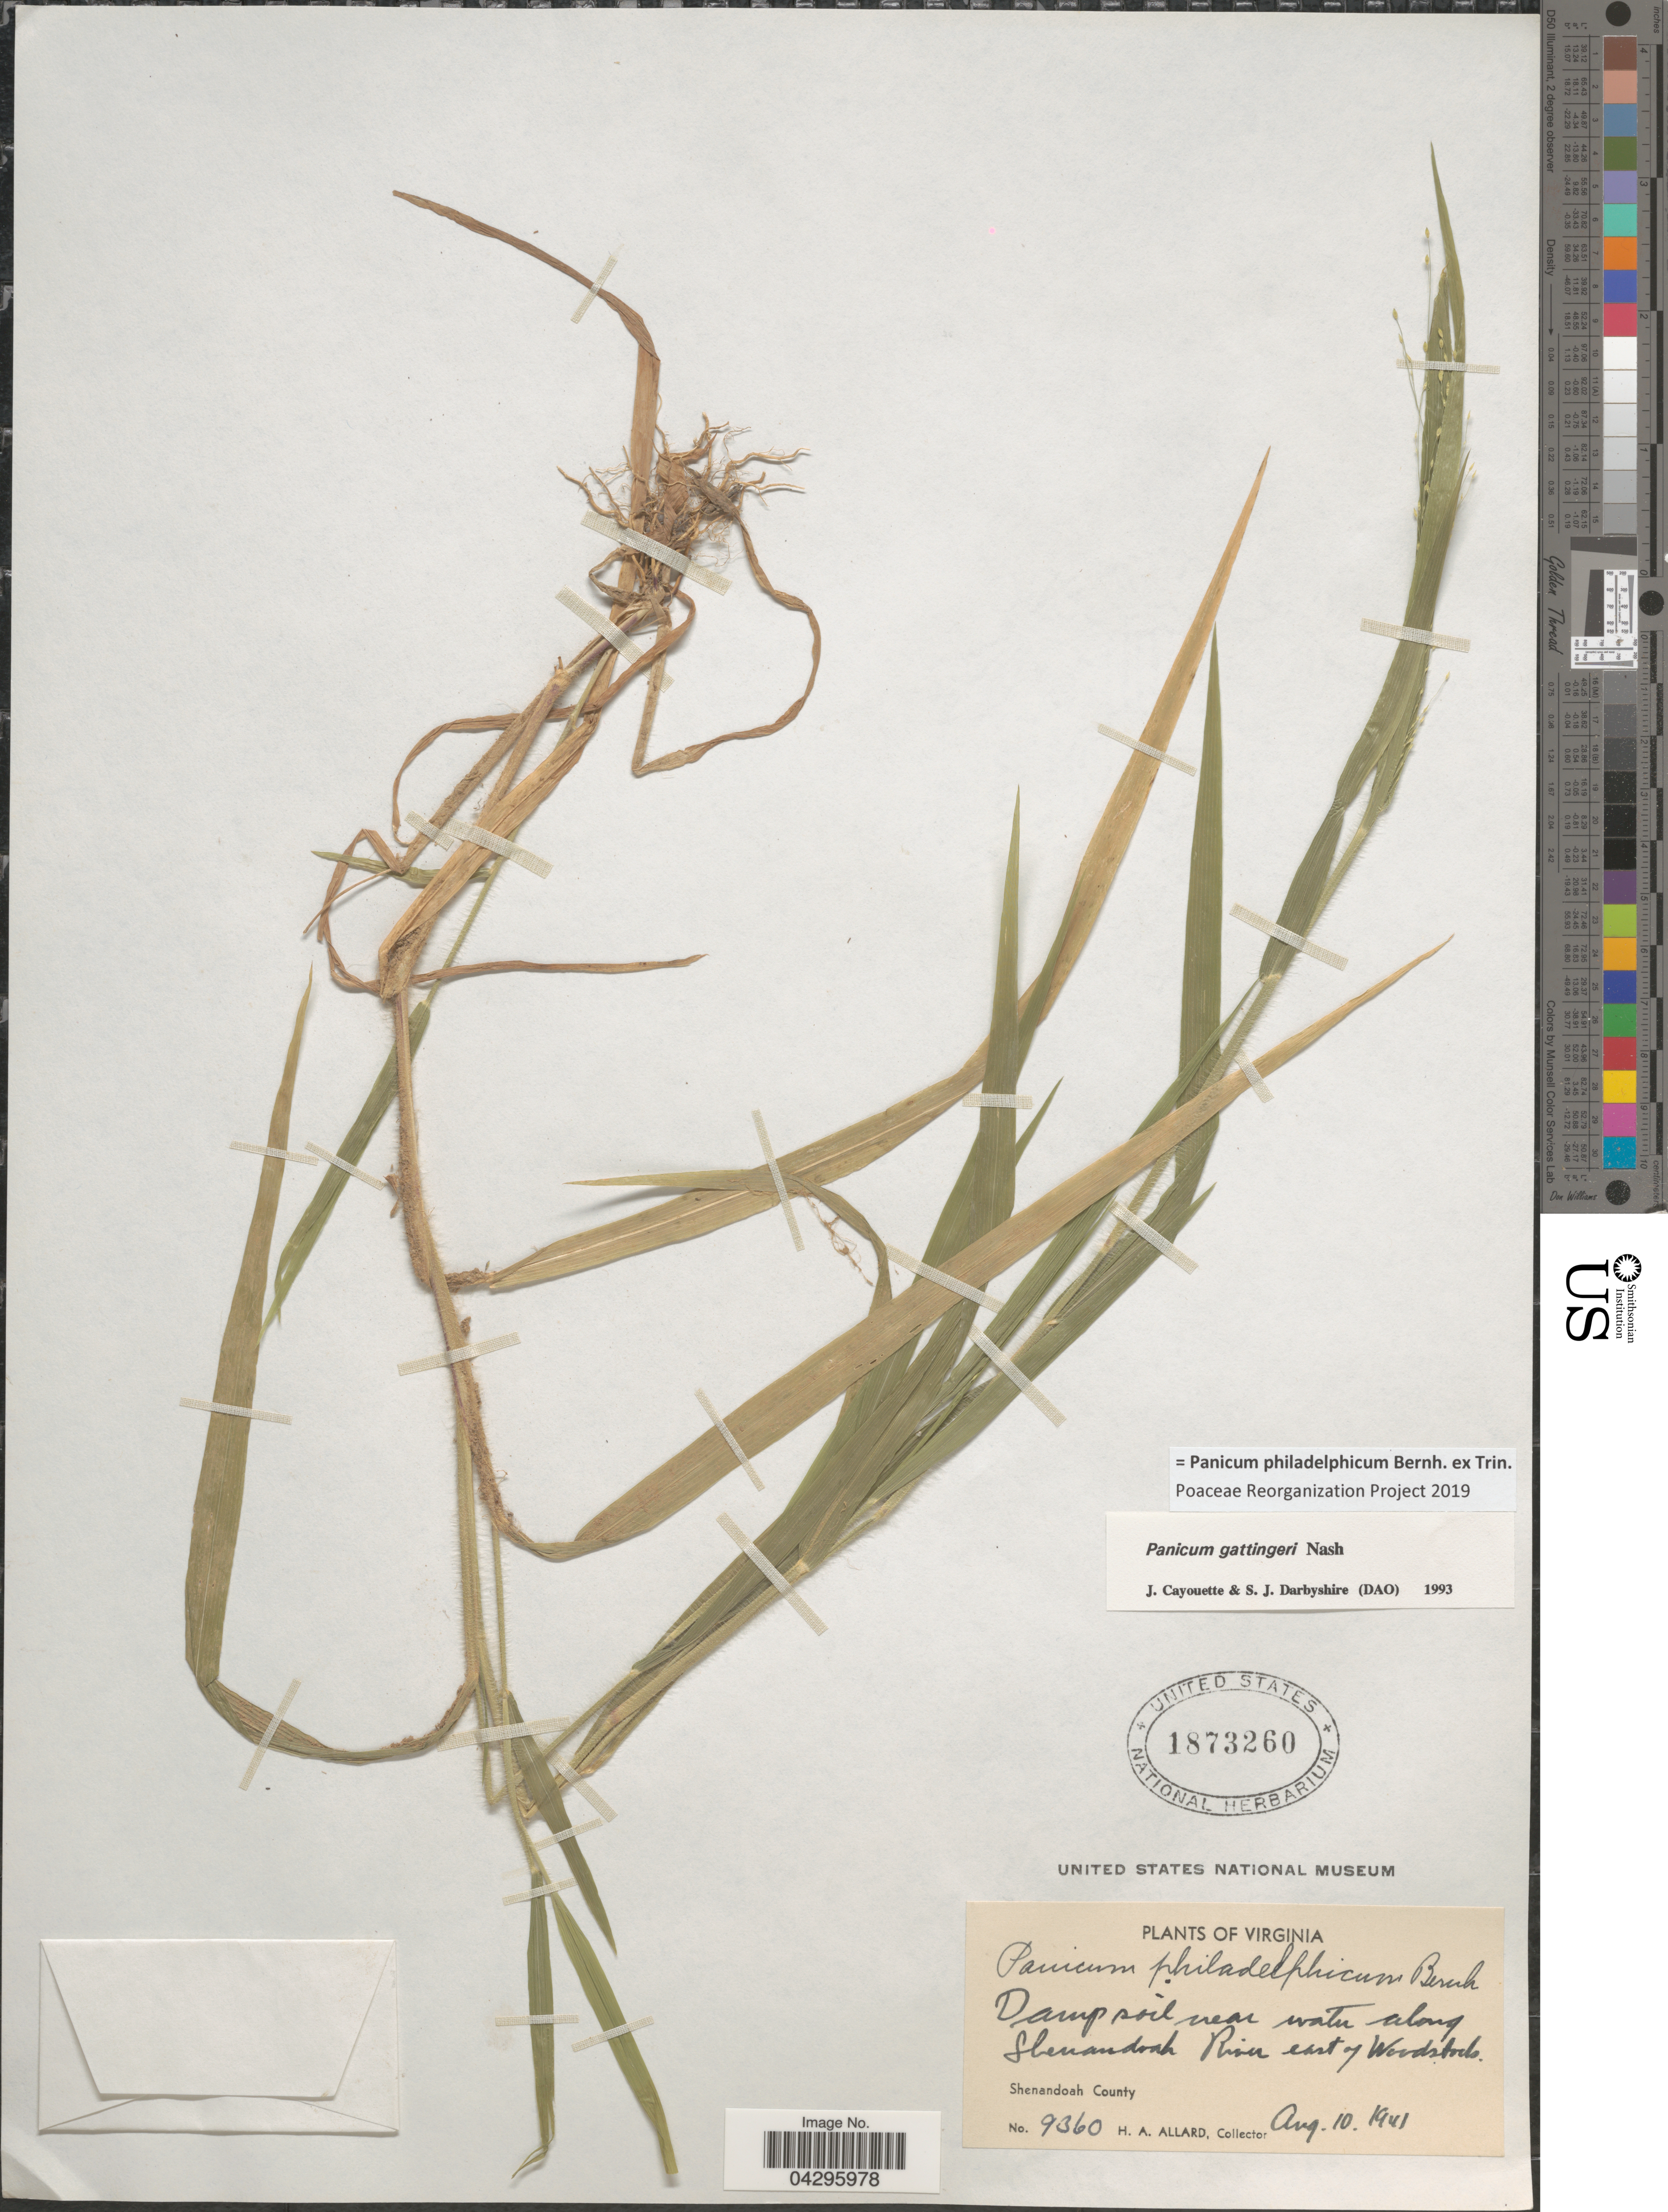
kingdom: Plantae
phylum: Tracheophyta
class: Liliopsida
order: Poales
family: Poaceae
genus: Panicum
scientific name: Panicum philadelphicum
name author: Bernh. ex Trin.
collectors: H. A. Allard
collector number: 9360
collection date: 1941-08-10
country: United States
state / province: Virginia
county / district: Shenandoah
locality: Damp soil near water along Shenandoah River east of Woodstock. Shenandoah County.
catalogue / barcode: US 1873260